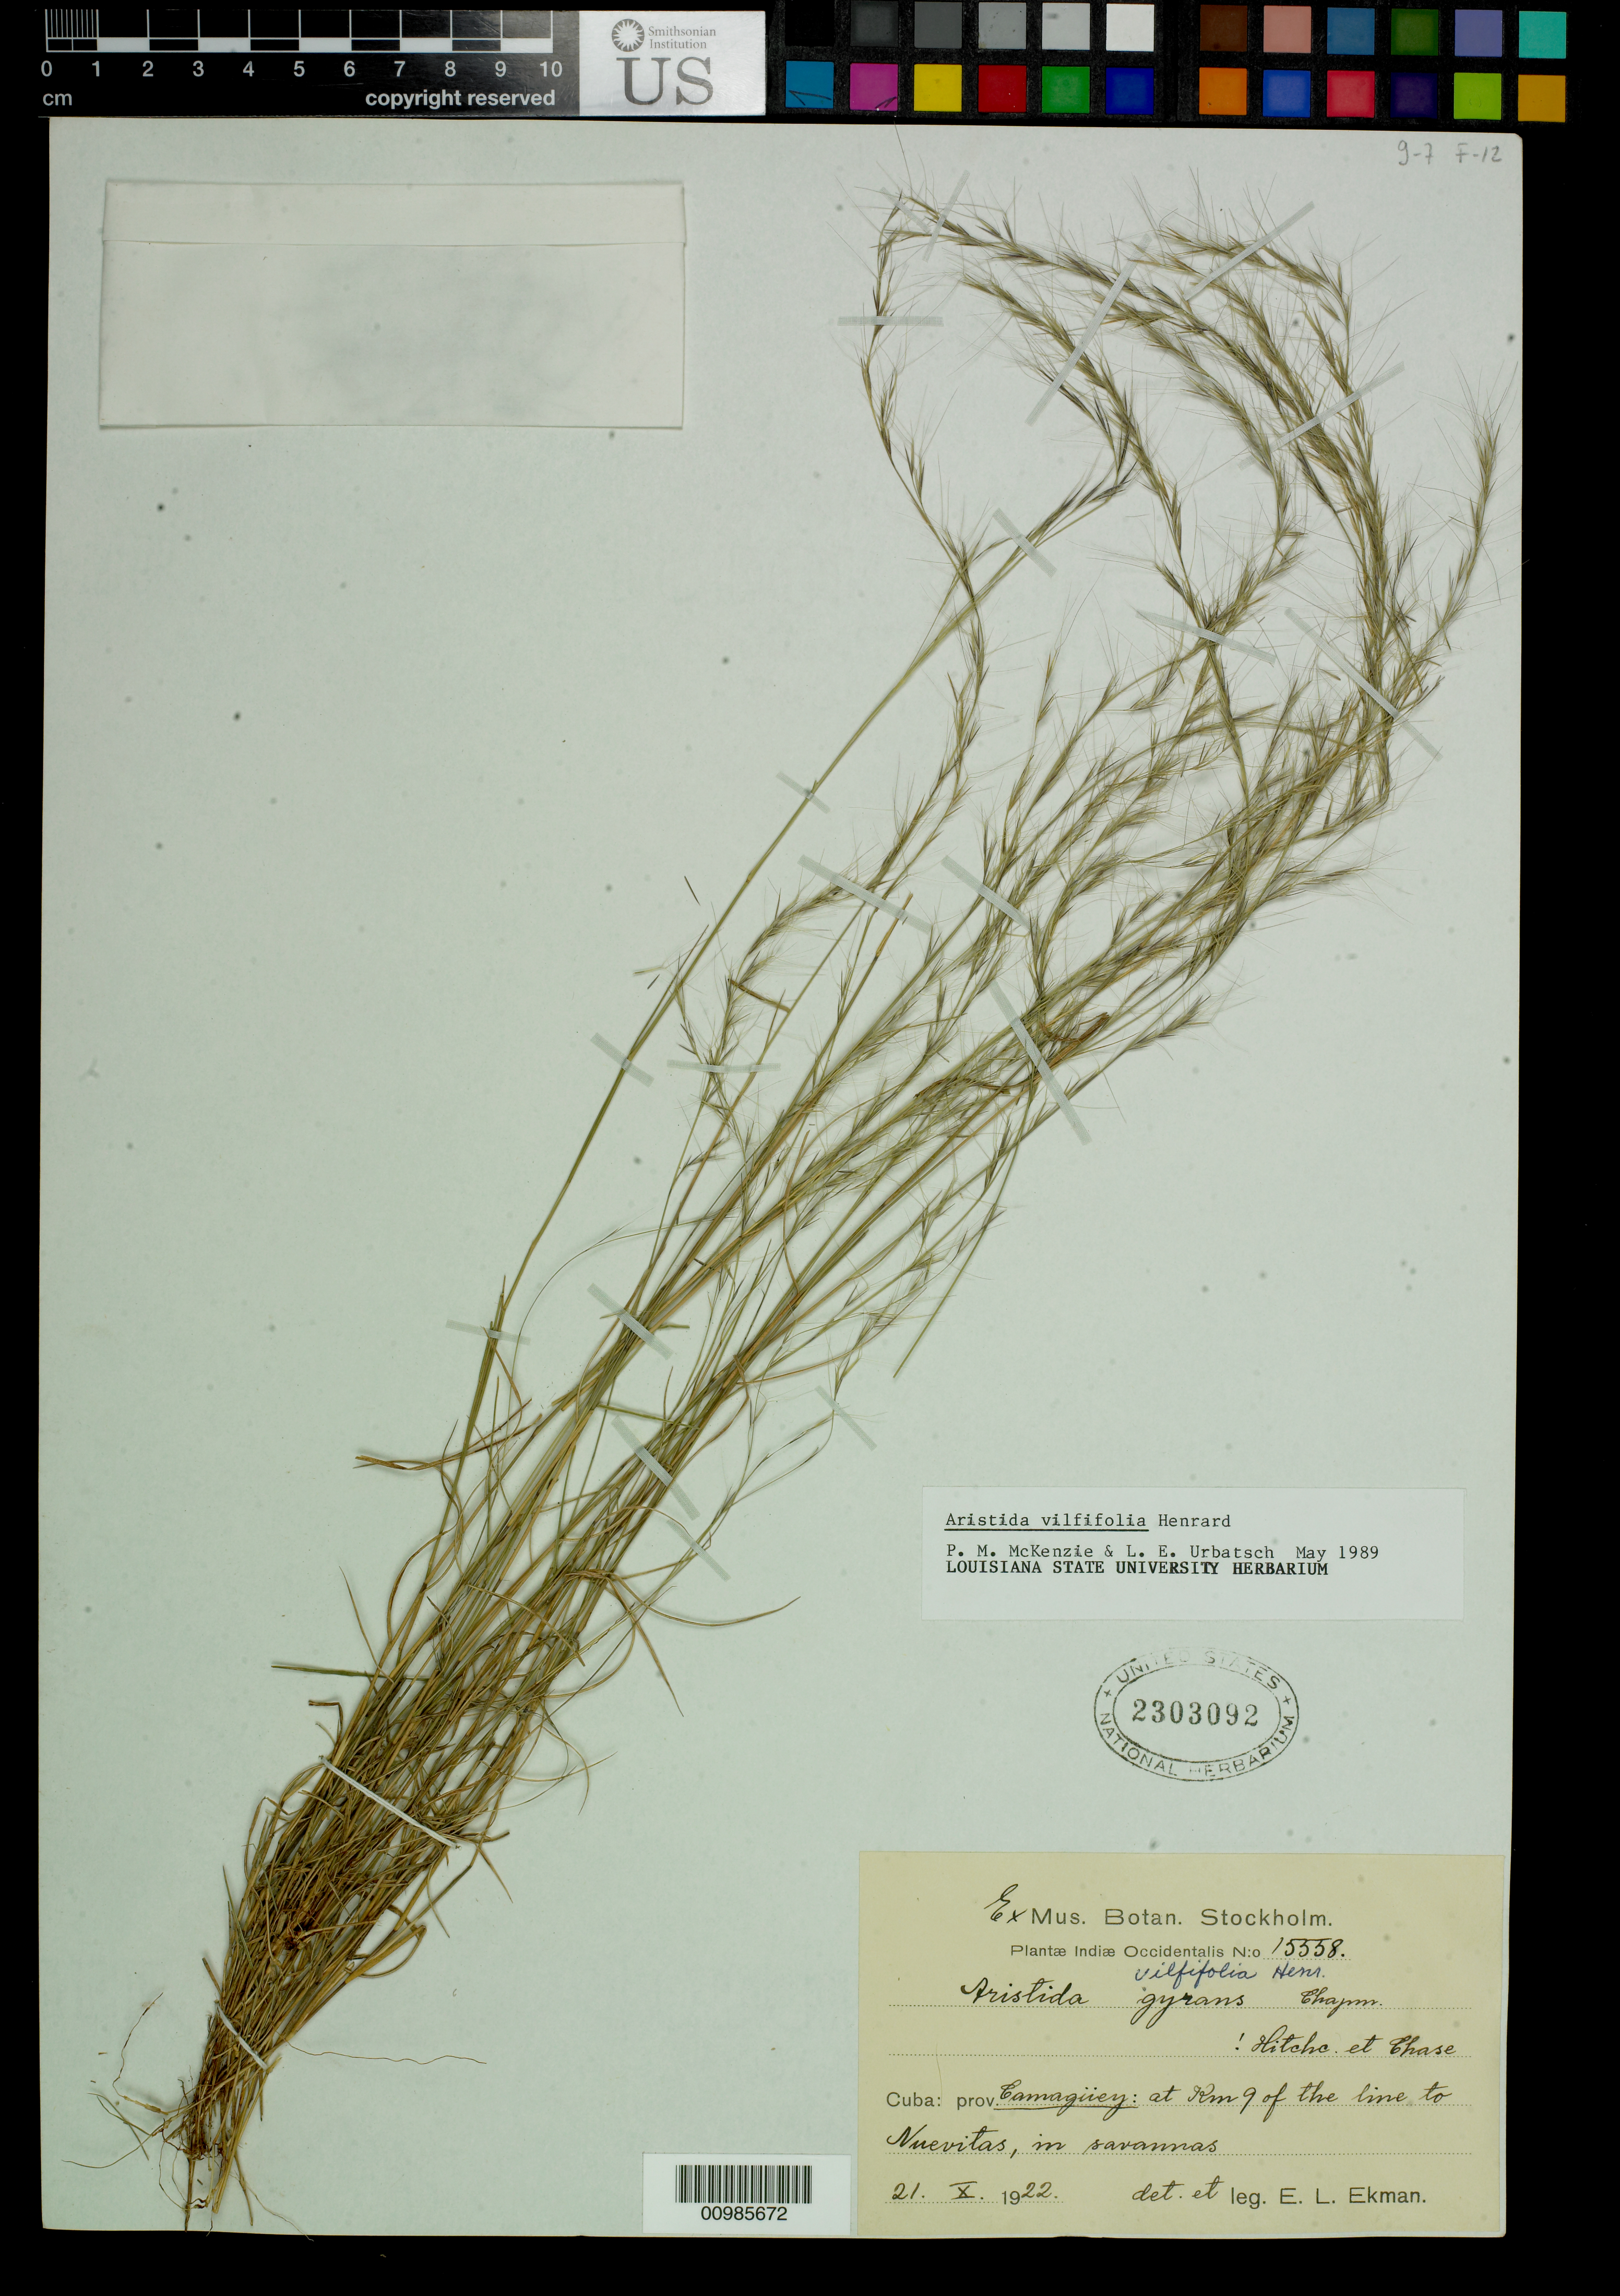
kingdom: Plantae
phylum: Tracheophyta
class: Liliopsida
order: Poales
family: Poaceae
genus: Aristida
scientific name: Aristida vilfifolia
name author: Henr.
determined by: McKenzie, P. M.; Urbatsch, Lowell E.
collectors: E. L. Ekman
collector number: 15558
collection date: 1922-10-21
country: Cuba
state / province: Camagüey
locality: at 9 km of the line to Nuevitas, in savannas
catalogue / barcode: US 2303092